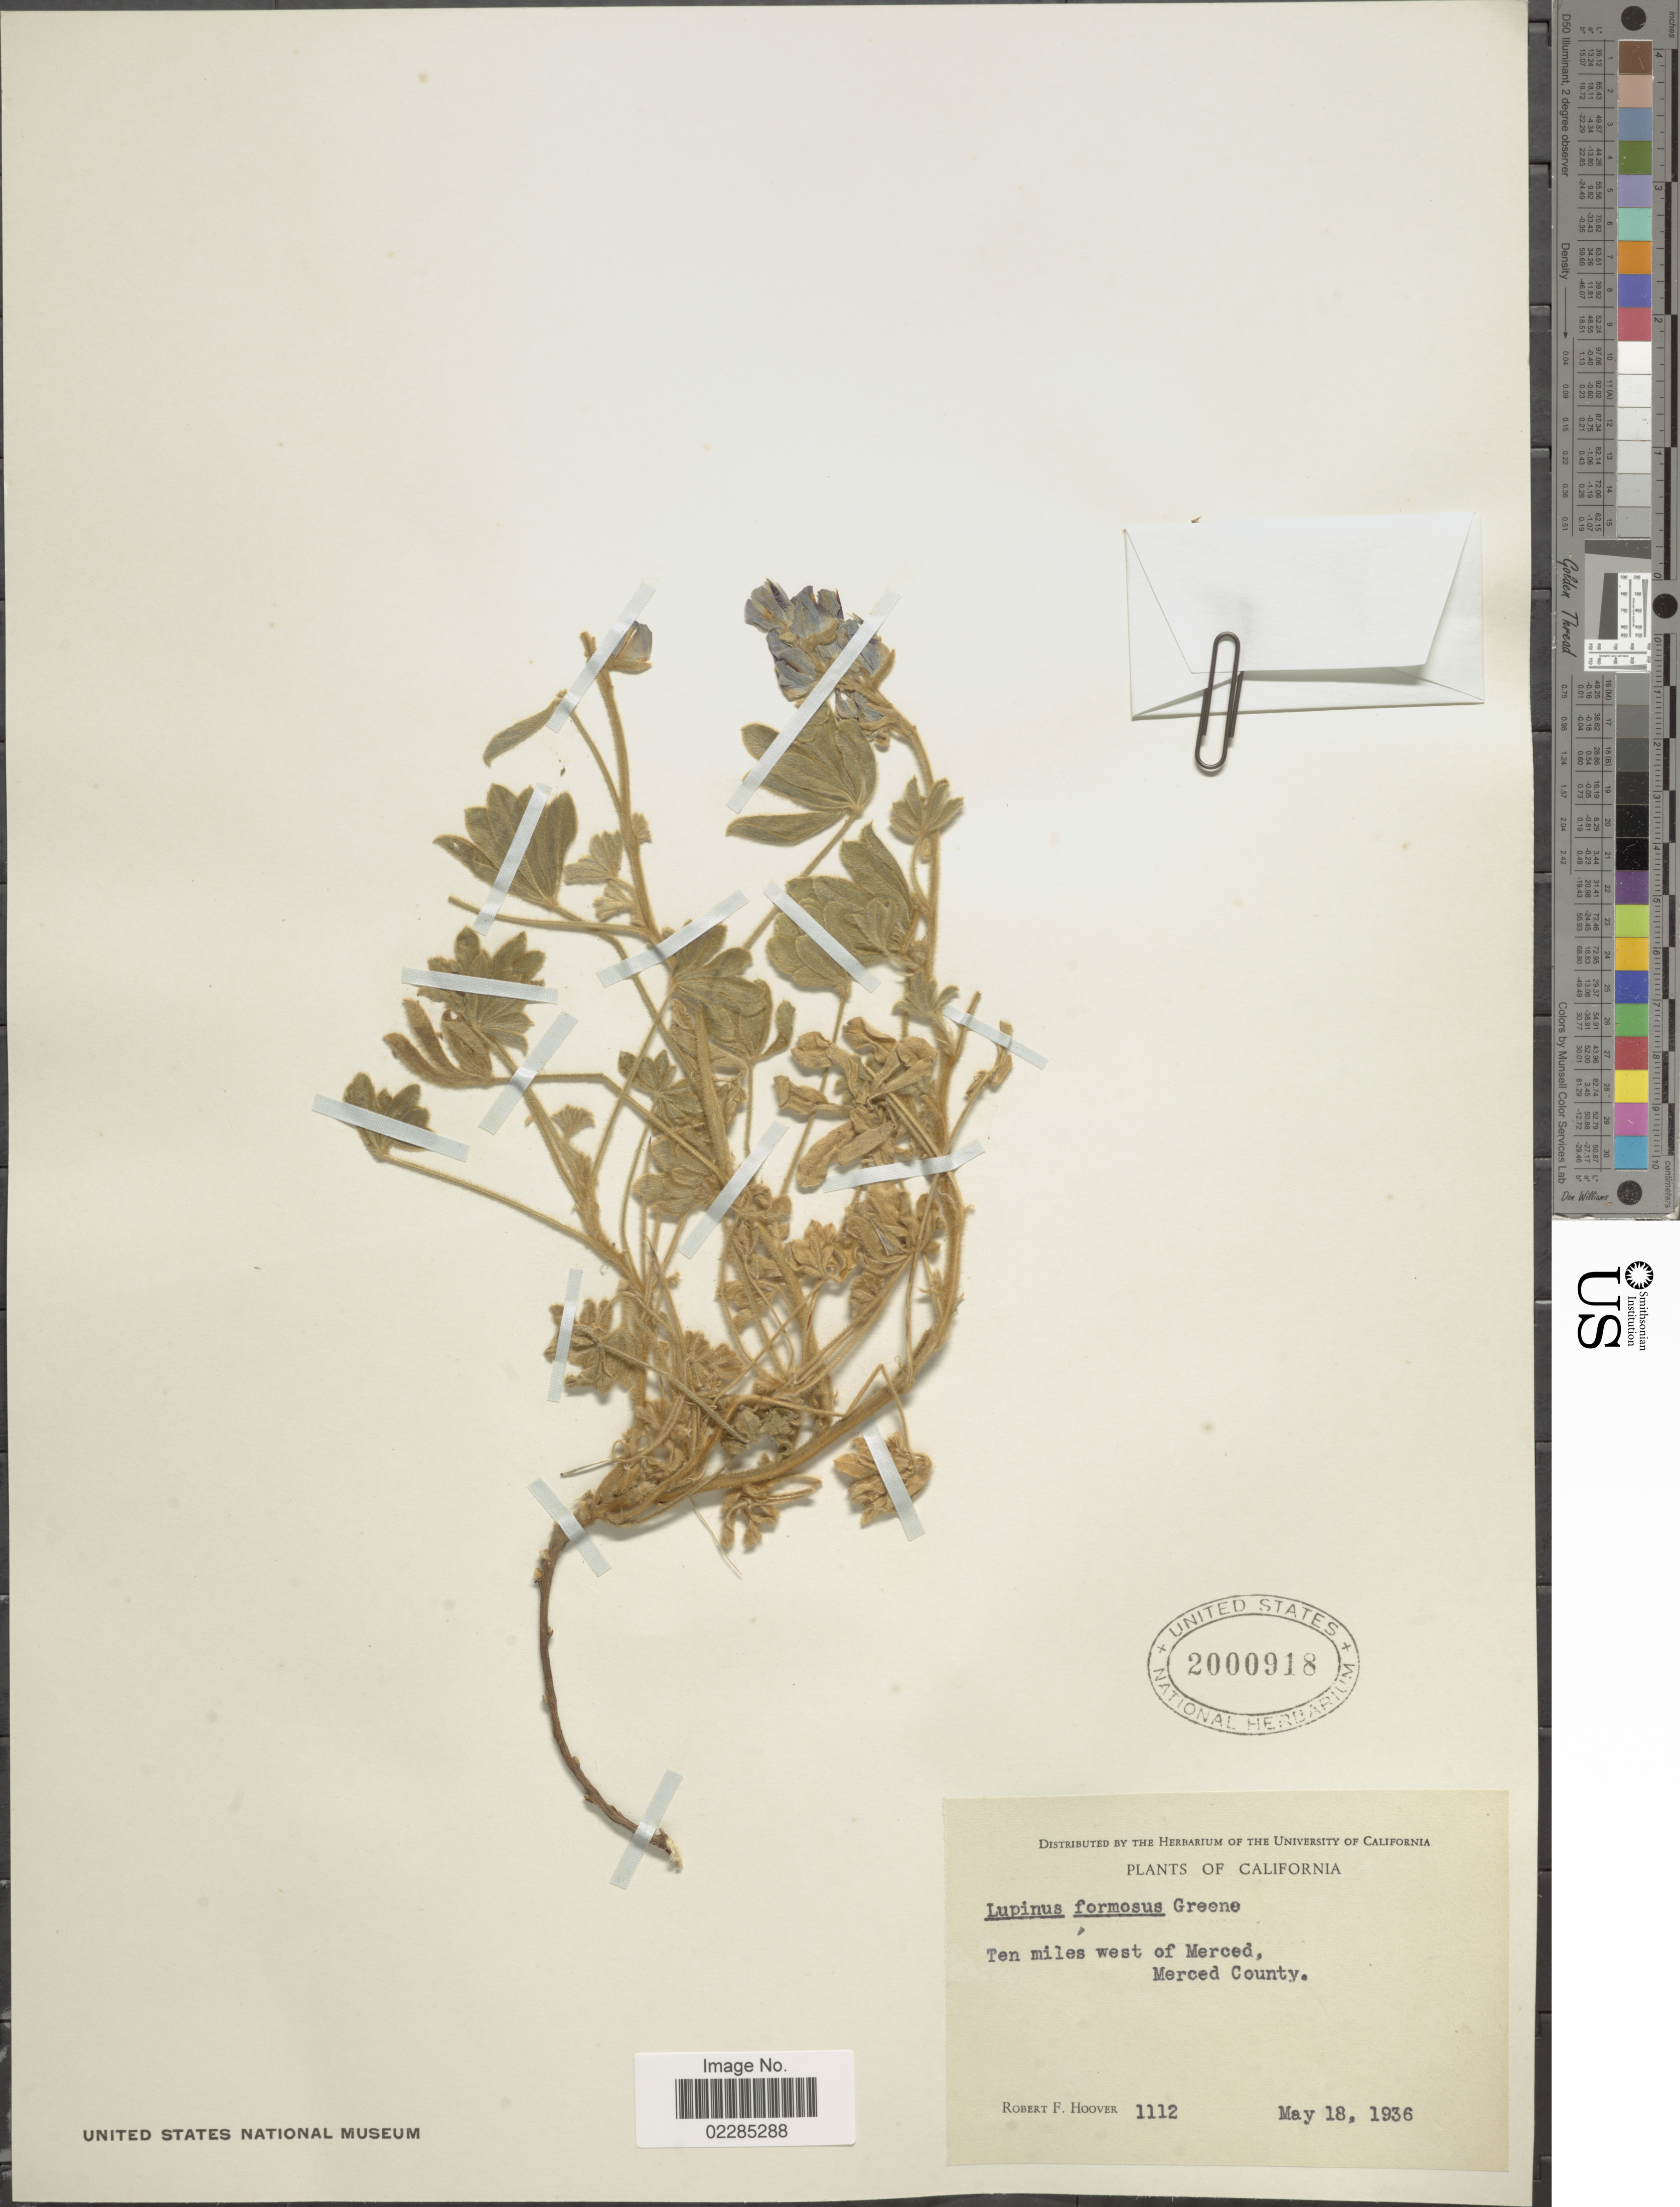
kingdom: Plantae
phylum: Tracheophyta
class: Magnoliopsida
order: Fabales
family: Fabaceae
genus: Lupinus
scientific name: Lupinus formosus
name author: Greene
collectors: R. F. Hoover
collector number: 1112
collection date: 1936-05-18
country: United States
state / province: California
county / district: Merced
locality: Ten miles west of Merced, Merced County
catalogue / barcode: US 2000918